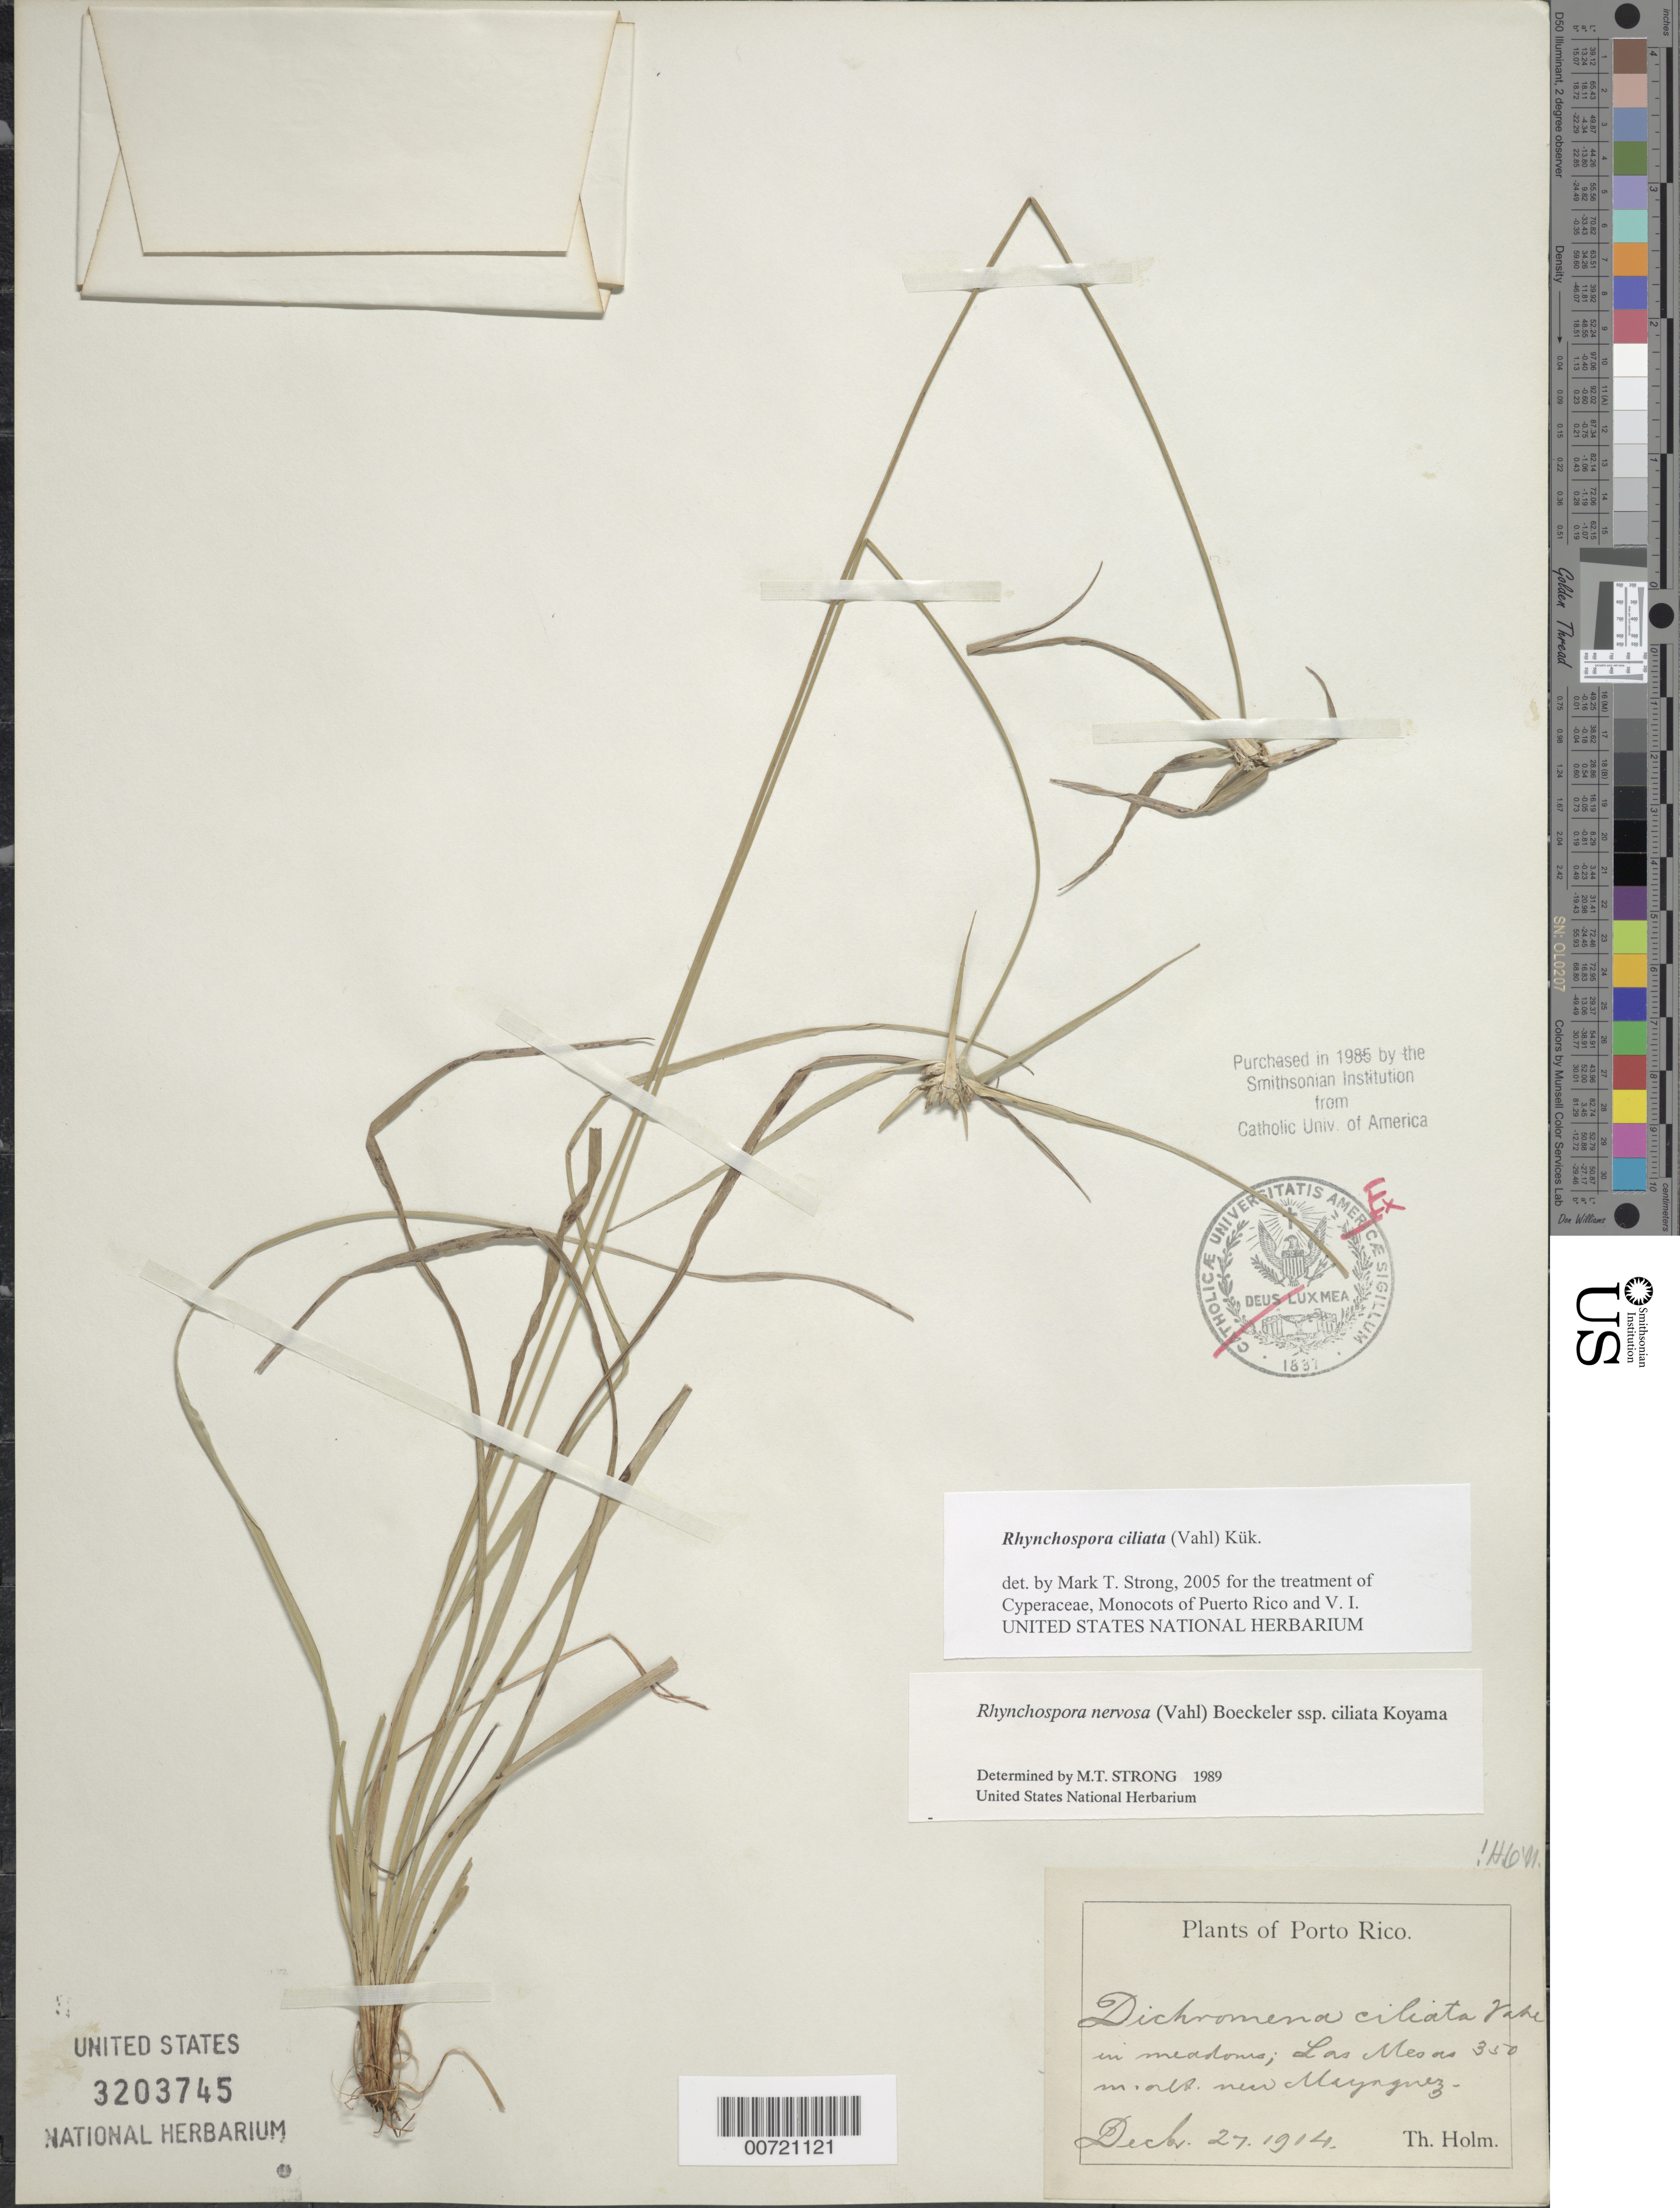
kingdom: Plantae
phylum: Tracheophyta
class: Liliopsida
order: Poales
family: Cyperaceae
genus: Rhynchospora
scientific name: Rhynchospora ciliata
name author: (G. Mey.) Kük.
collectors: H. T. Holm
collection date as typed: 27 Dec 1914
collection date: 1914-12-27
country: Puerto Rico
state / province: Mayagüez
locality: Las Mesas, near Mayagüez.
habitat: In meadows.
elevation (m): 350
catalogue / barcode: US 3203745